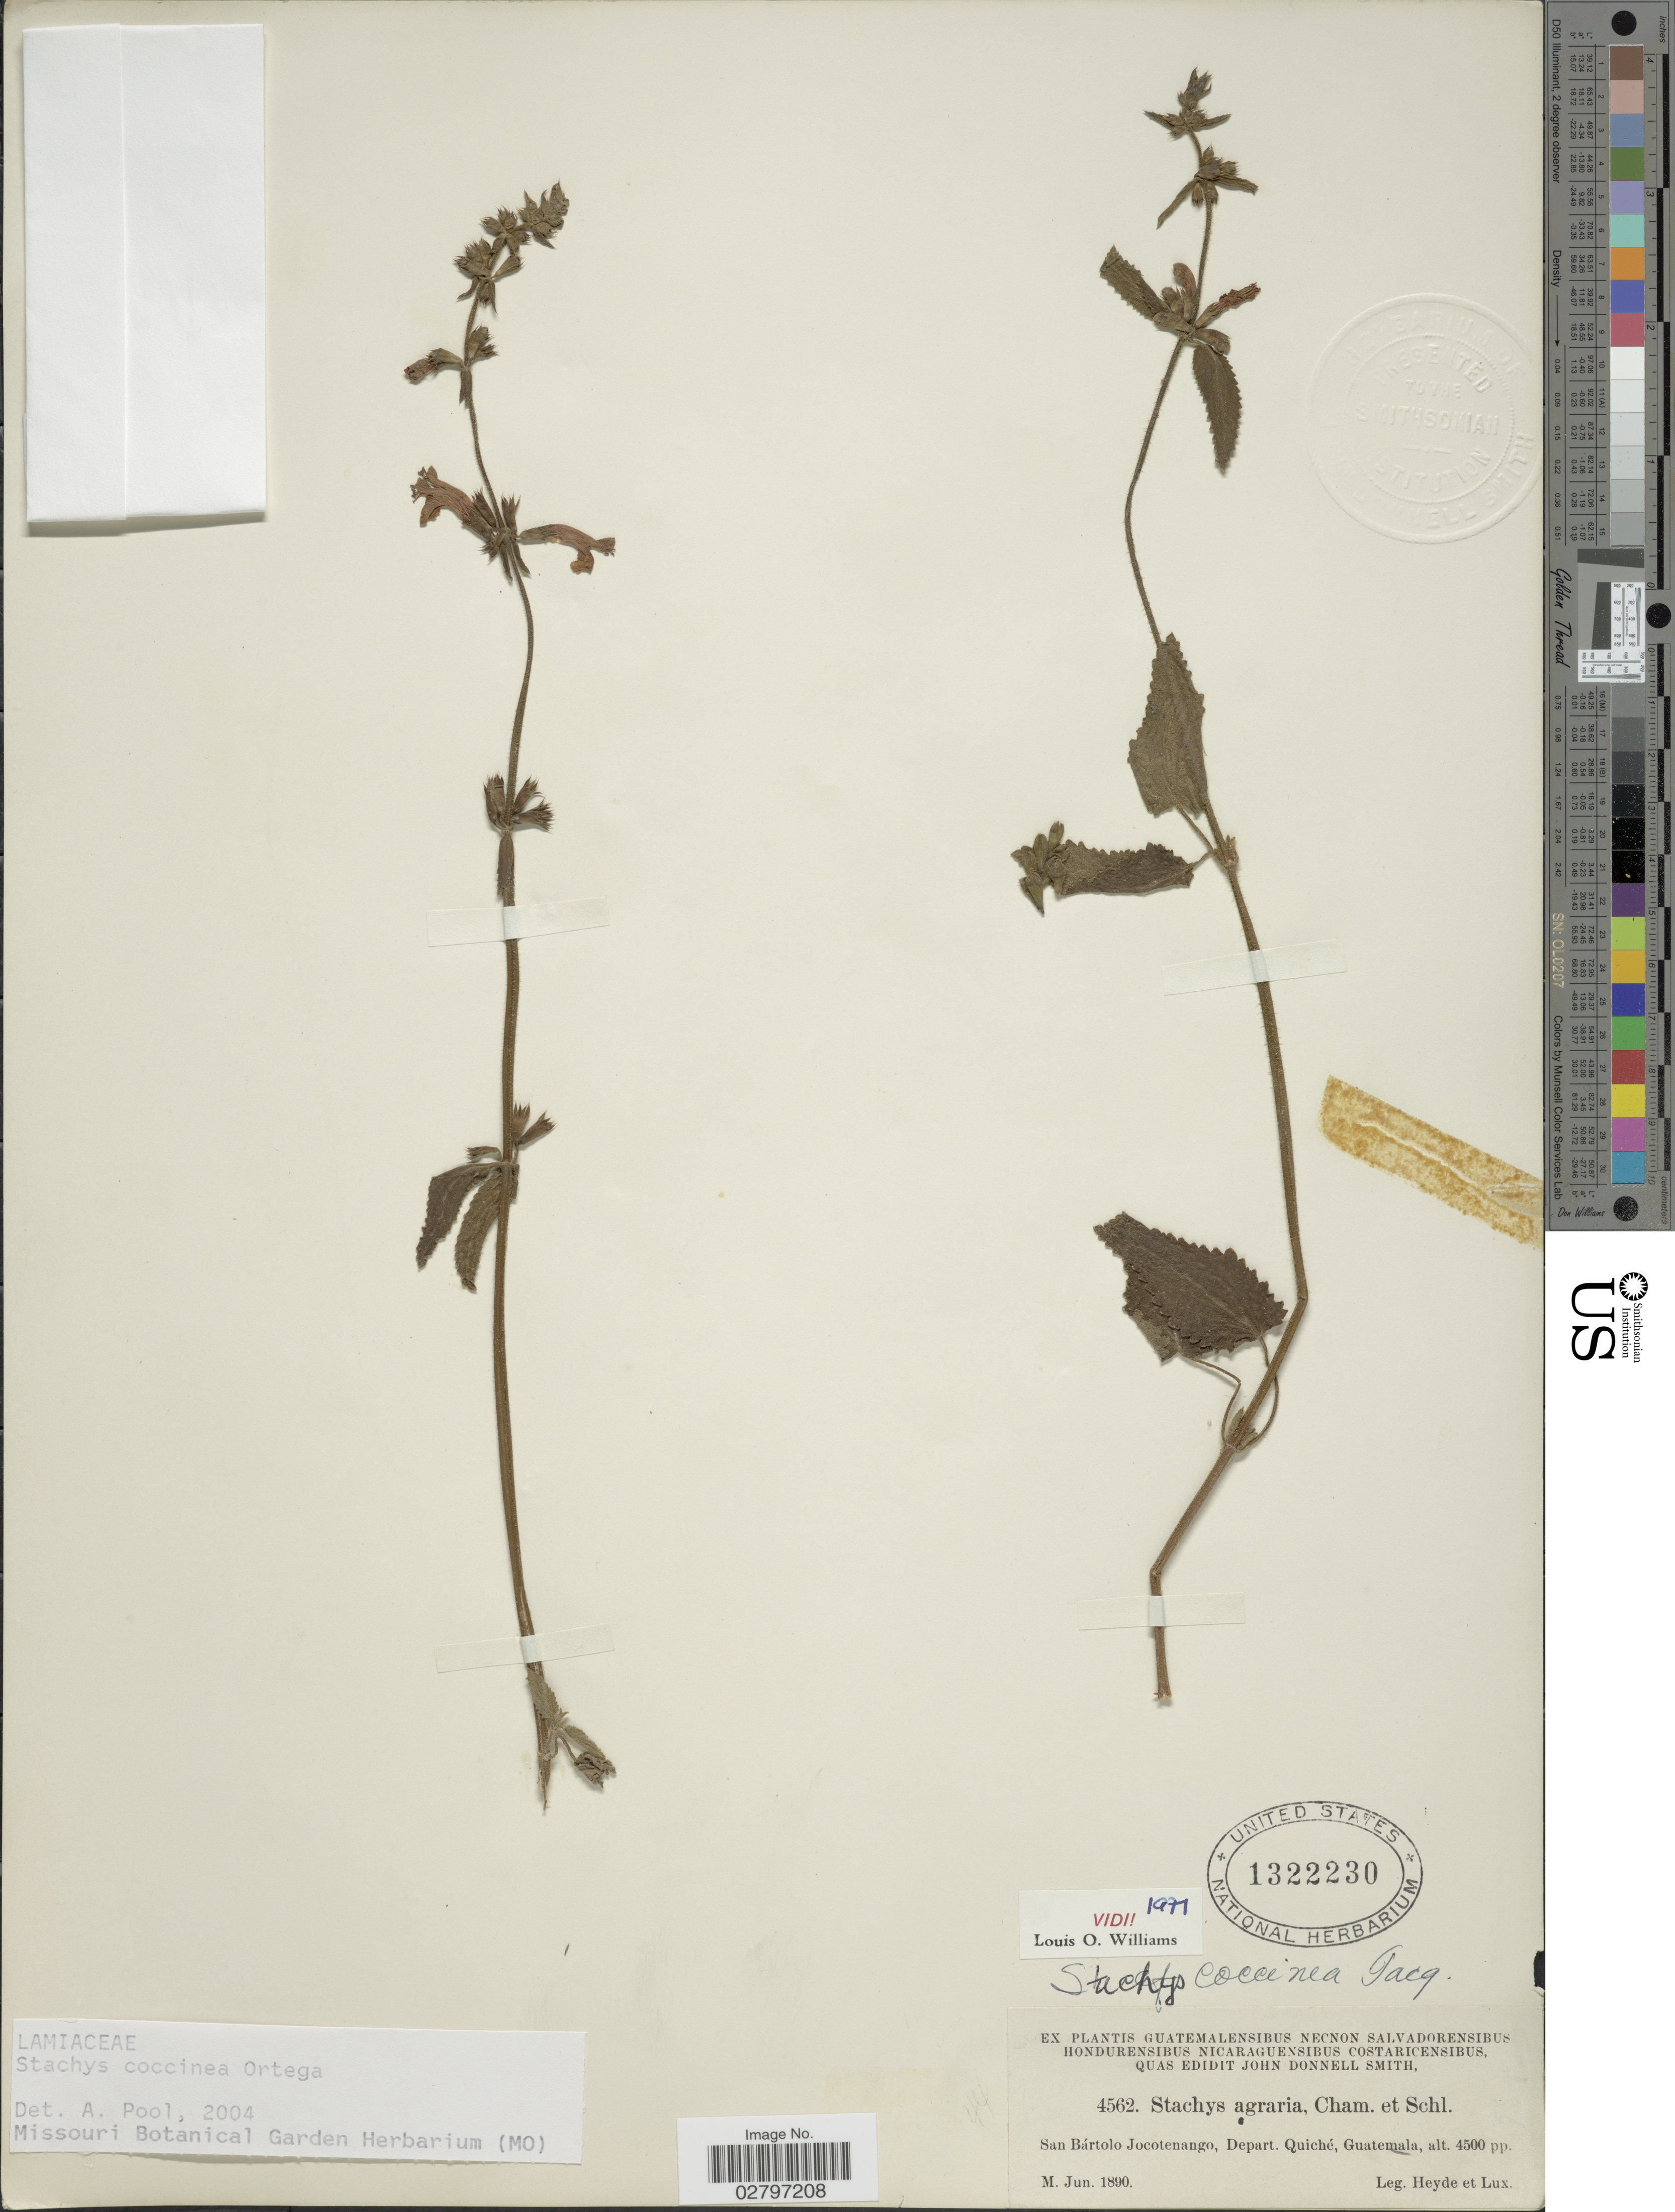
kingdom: Plantae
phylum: Tracheophyta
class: Magnoliopsida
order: Lamiales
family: Lamiaceae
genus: Stachys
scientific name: Stachys coccinea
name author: Ortega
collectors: Heyde & Lux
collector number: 4562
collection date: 1890-06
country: Guatemala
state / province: El Quiché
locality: San Bártolo Jocotenango, Depart. Quiché.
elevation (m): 1372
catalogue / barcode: US 1322230